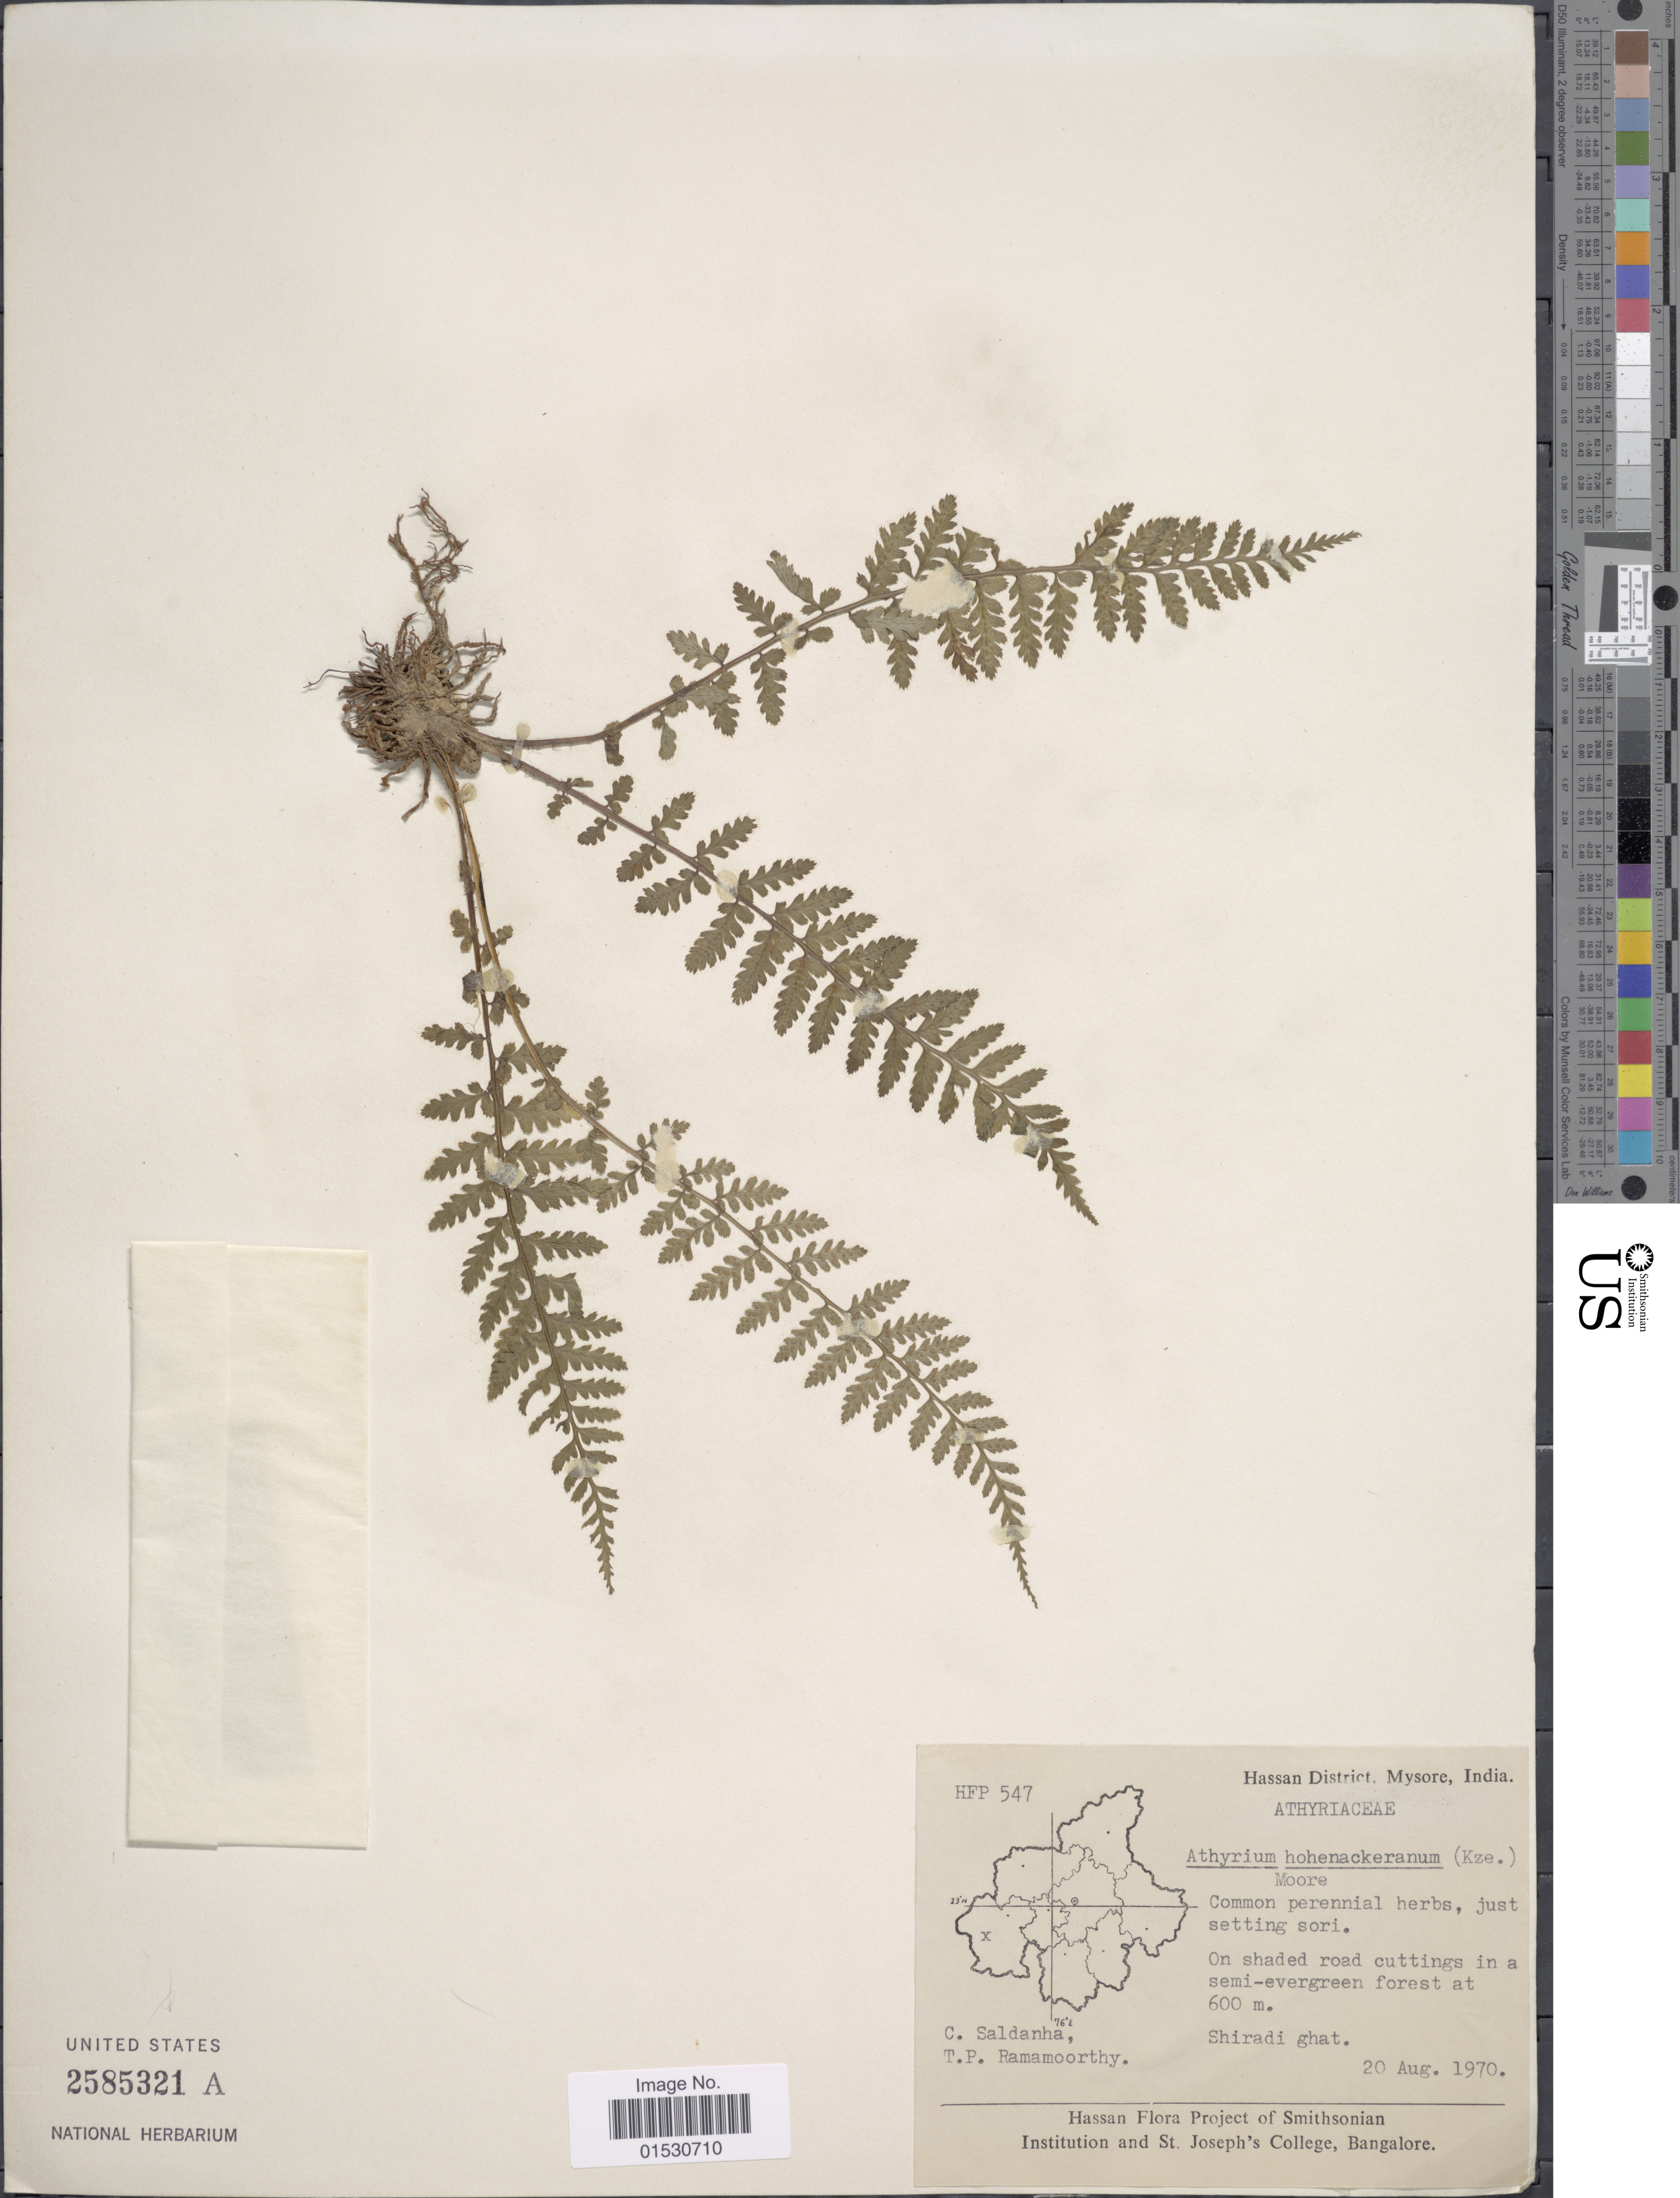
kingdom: Plantae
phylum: Tracheophyta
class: Polypodiopsida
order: Polypodiales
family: Athyriaceae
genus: Athyrium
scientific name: Athyrium hohenacherianum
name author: (Kunze) T. Moore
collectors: C. Saldanha & T. P. Ramamoorthy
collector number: HFP 547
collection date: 1970-08-20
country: India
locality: Hassan District, Mysore, On shaded road cuttings in an semi-evergreen forest, Shiradi ghat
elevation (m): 600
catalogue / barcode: US 2585321A